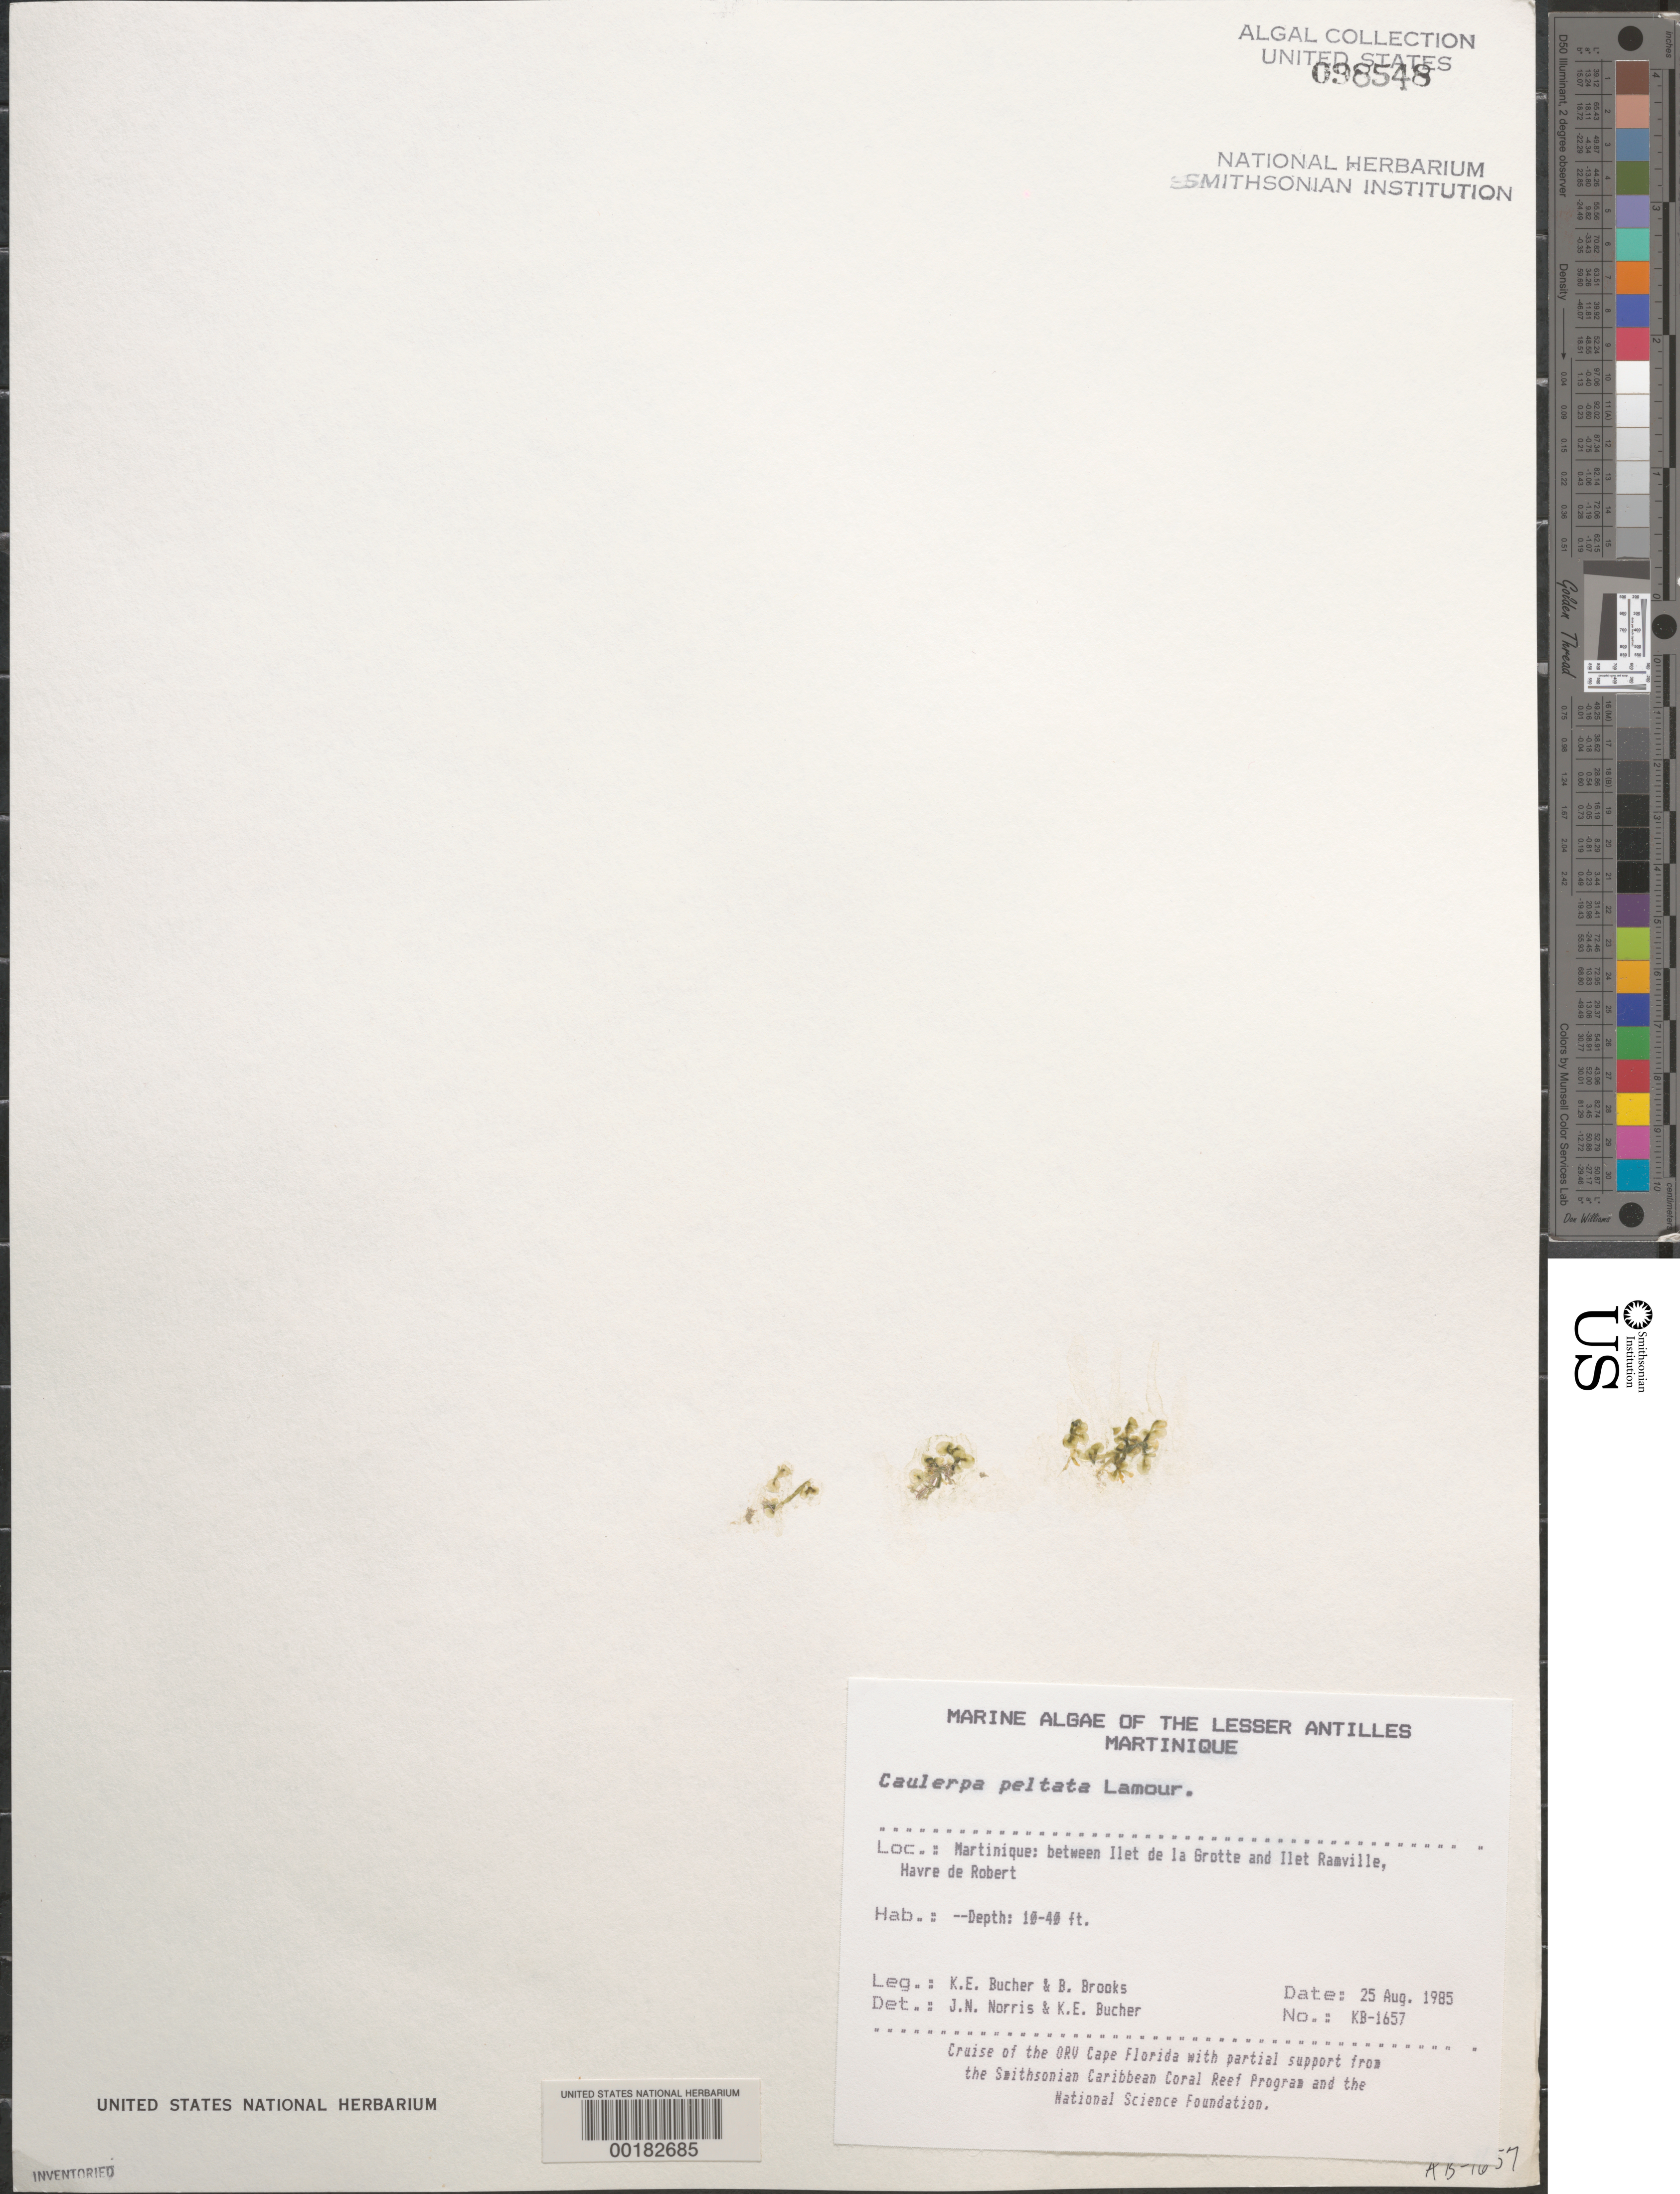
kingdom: Plantae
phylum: Chlorophyta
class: Ulvophyceae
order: Cladophorales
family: Cladophoraceae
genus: Cladophora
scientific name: Cladophora glomerata var. crassior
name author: (C. Agardh) C. Hoek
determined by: Algae name updating Project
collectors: K. E. Bucher & B. Brooks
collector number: KB-1657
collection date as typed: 25 Aug 1985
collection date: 1985-08-25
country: Martinique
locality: Between Ilet de la Grotte and Ilet de Ramville, Havre du Robert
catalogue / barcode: US 98548